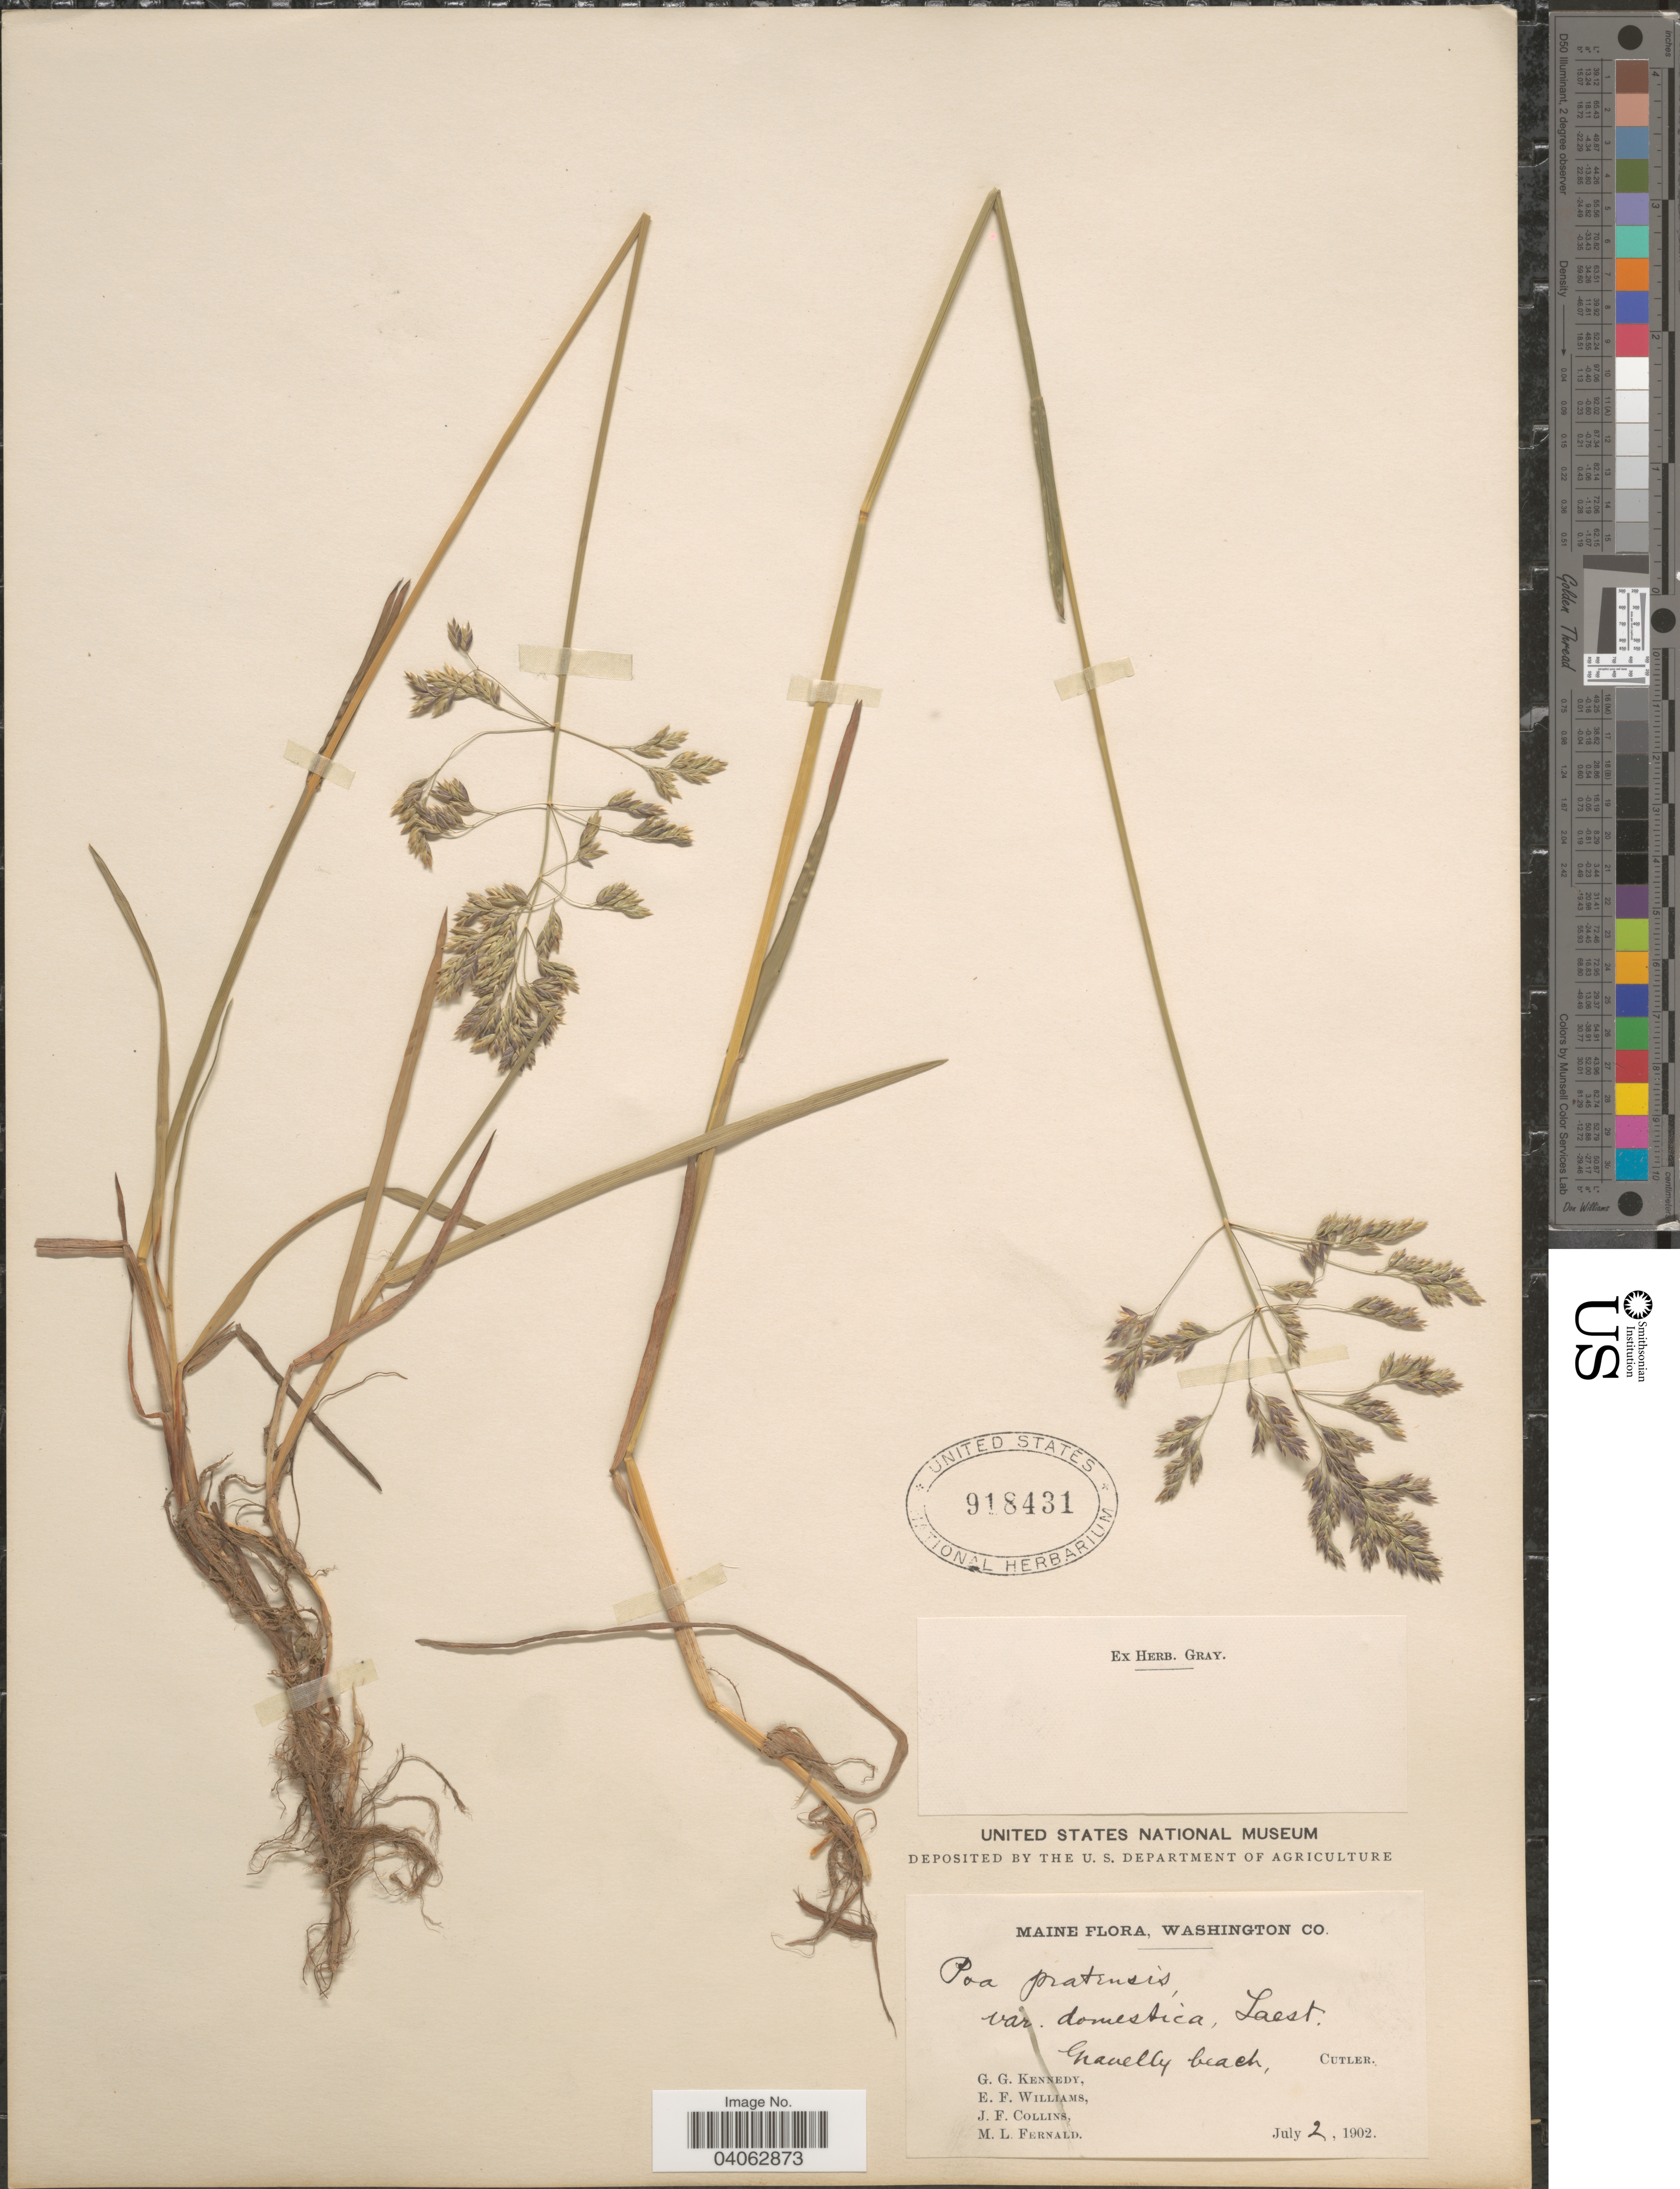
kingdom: Plantae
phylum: Tracheophyta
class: Liliopsida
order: Poales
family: Poaceae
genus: Poa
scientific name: Poa pratensis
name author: L.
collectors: G. Kennedy, E. Williams, J. Collins & M. L. Fernald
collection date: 1902-07-02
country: United States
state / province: Maine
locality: Washington Co. Cutler.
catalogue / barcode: US 918431